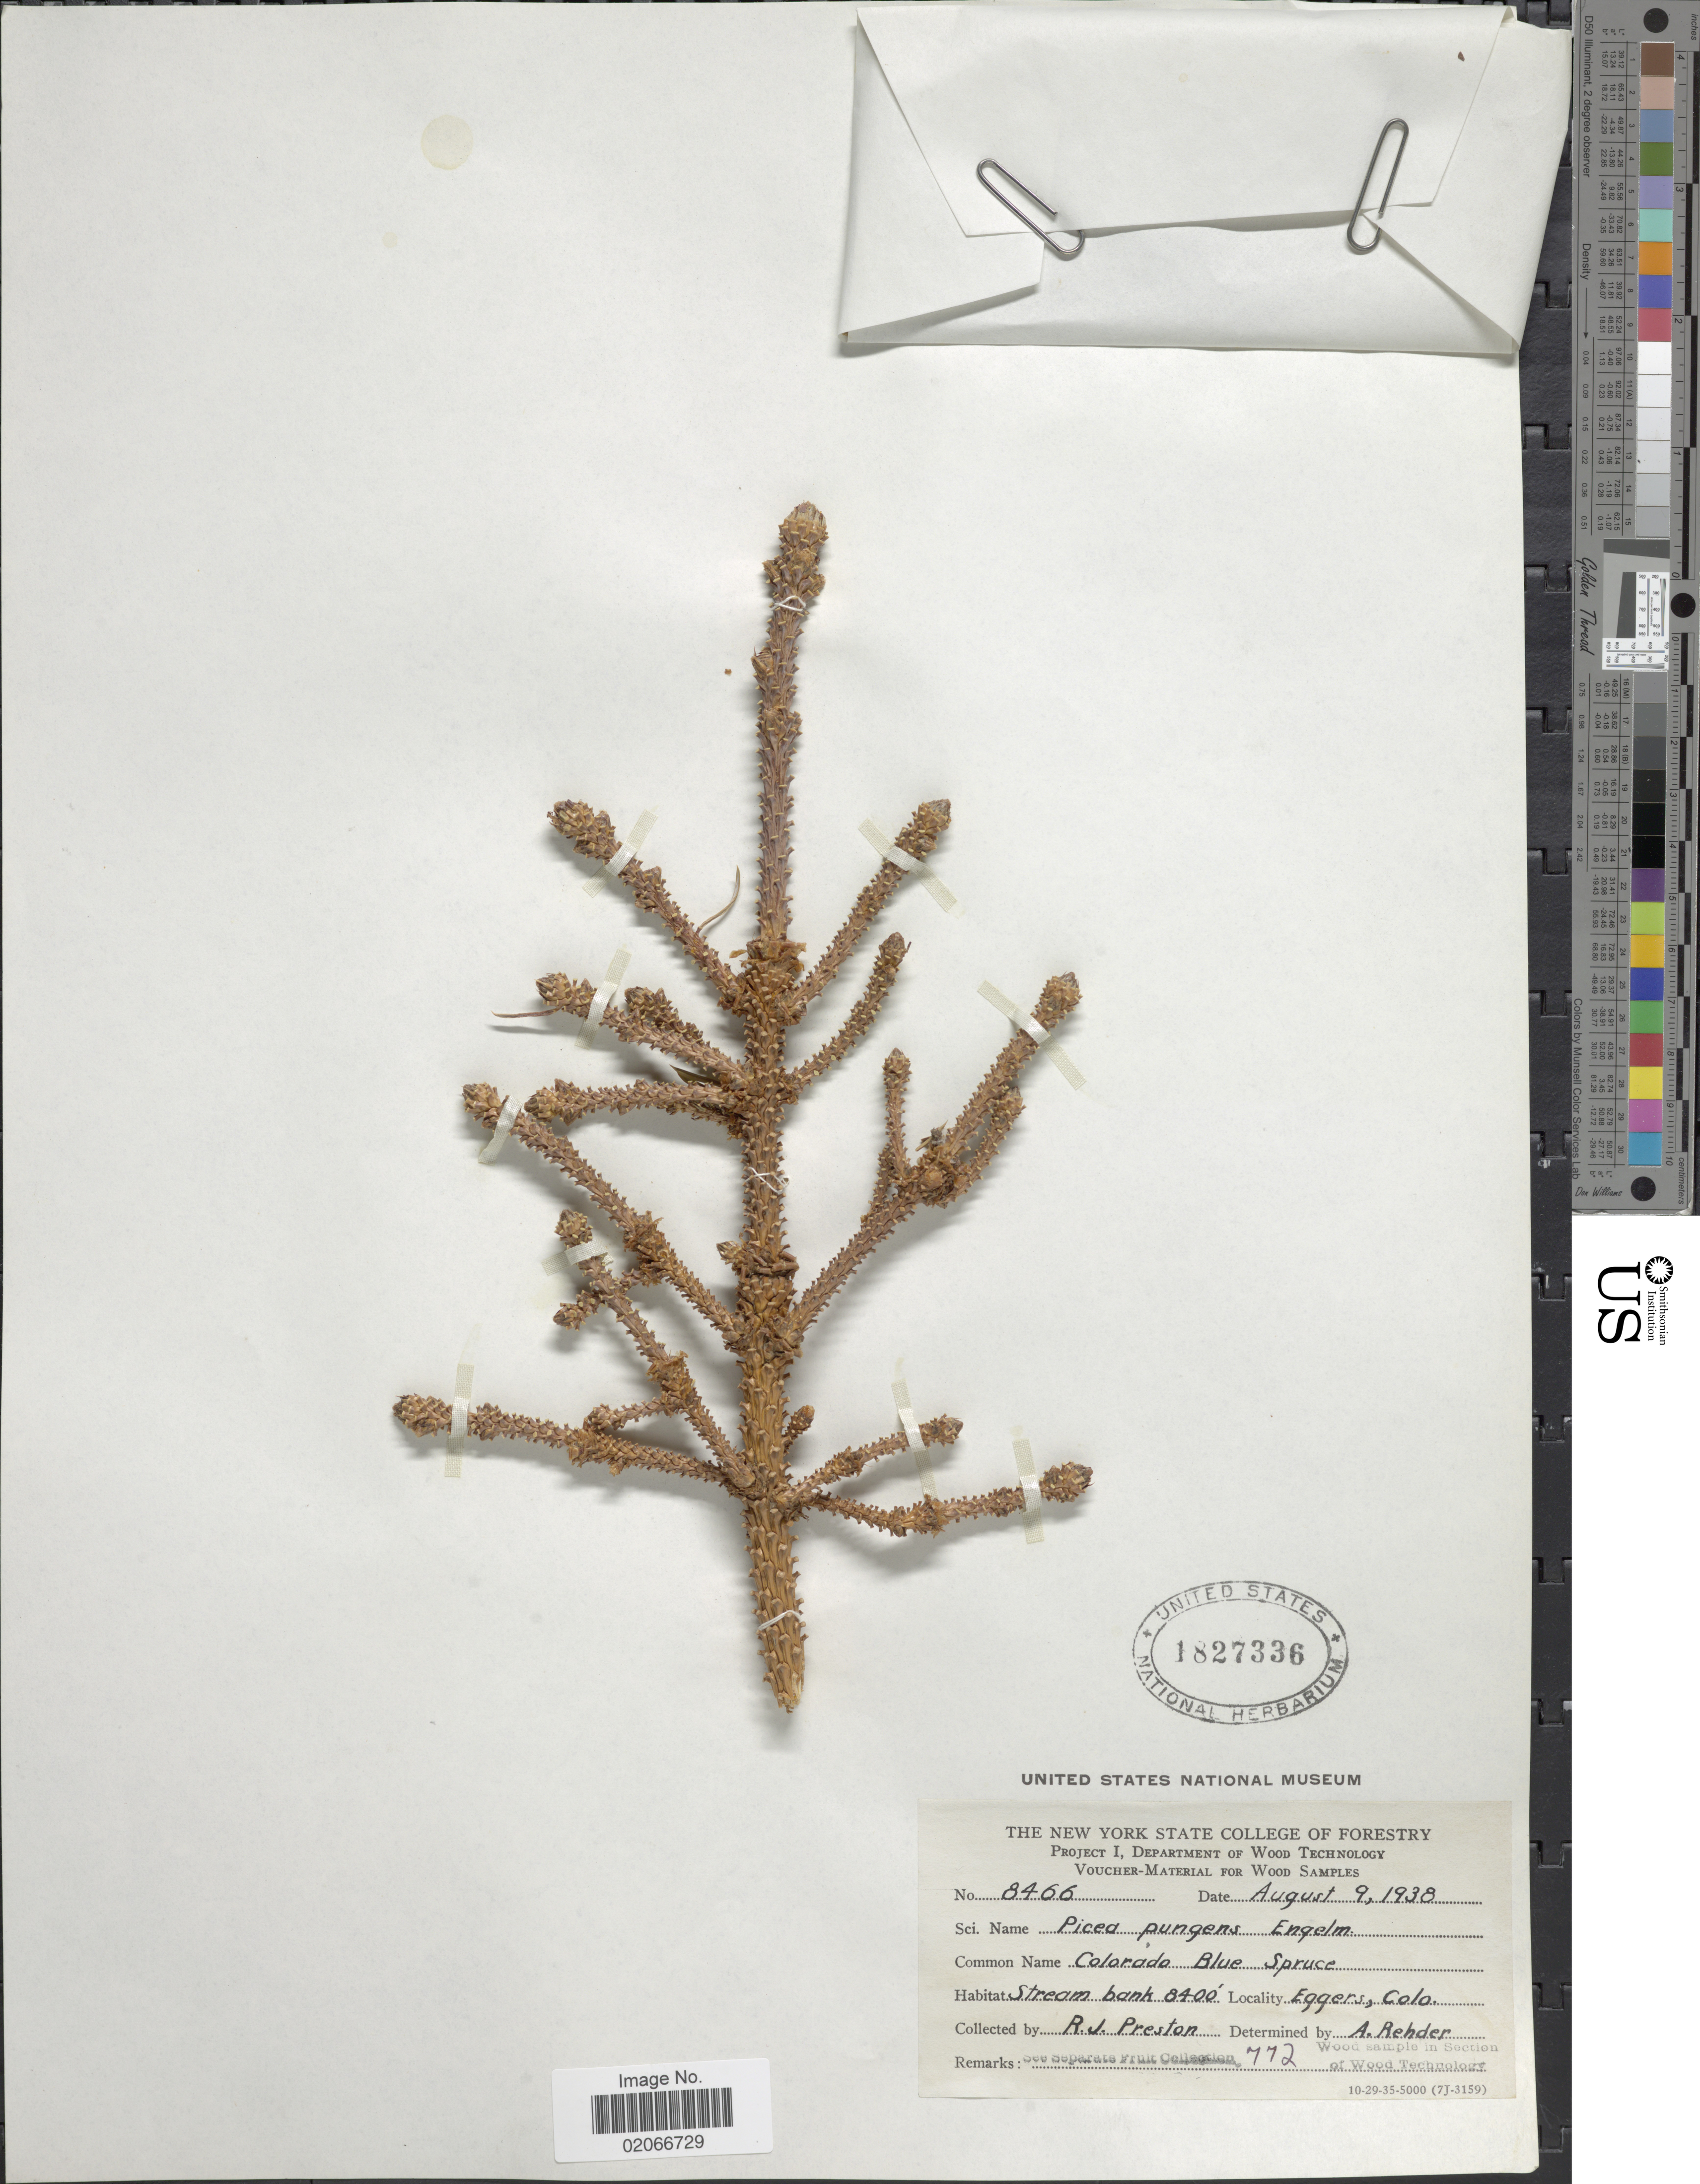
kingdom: Plantae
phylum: Tracheophyta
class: Pinopsida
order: Pinales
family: Pinaceae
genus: Picea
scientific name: Picea pungens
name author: Engelm.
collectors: R. J. Preston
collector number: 8466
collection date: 1938-08-09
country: United States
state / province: Colorado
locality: Eggers, Colo.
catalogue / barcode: US 1827336